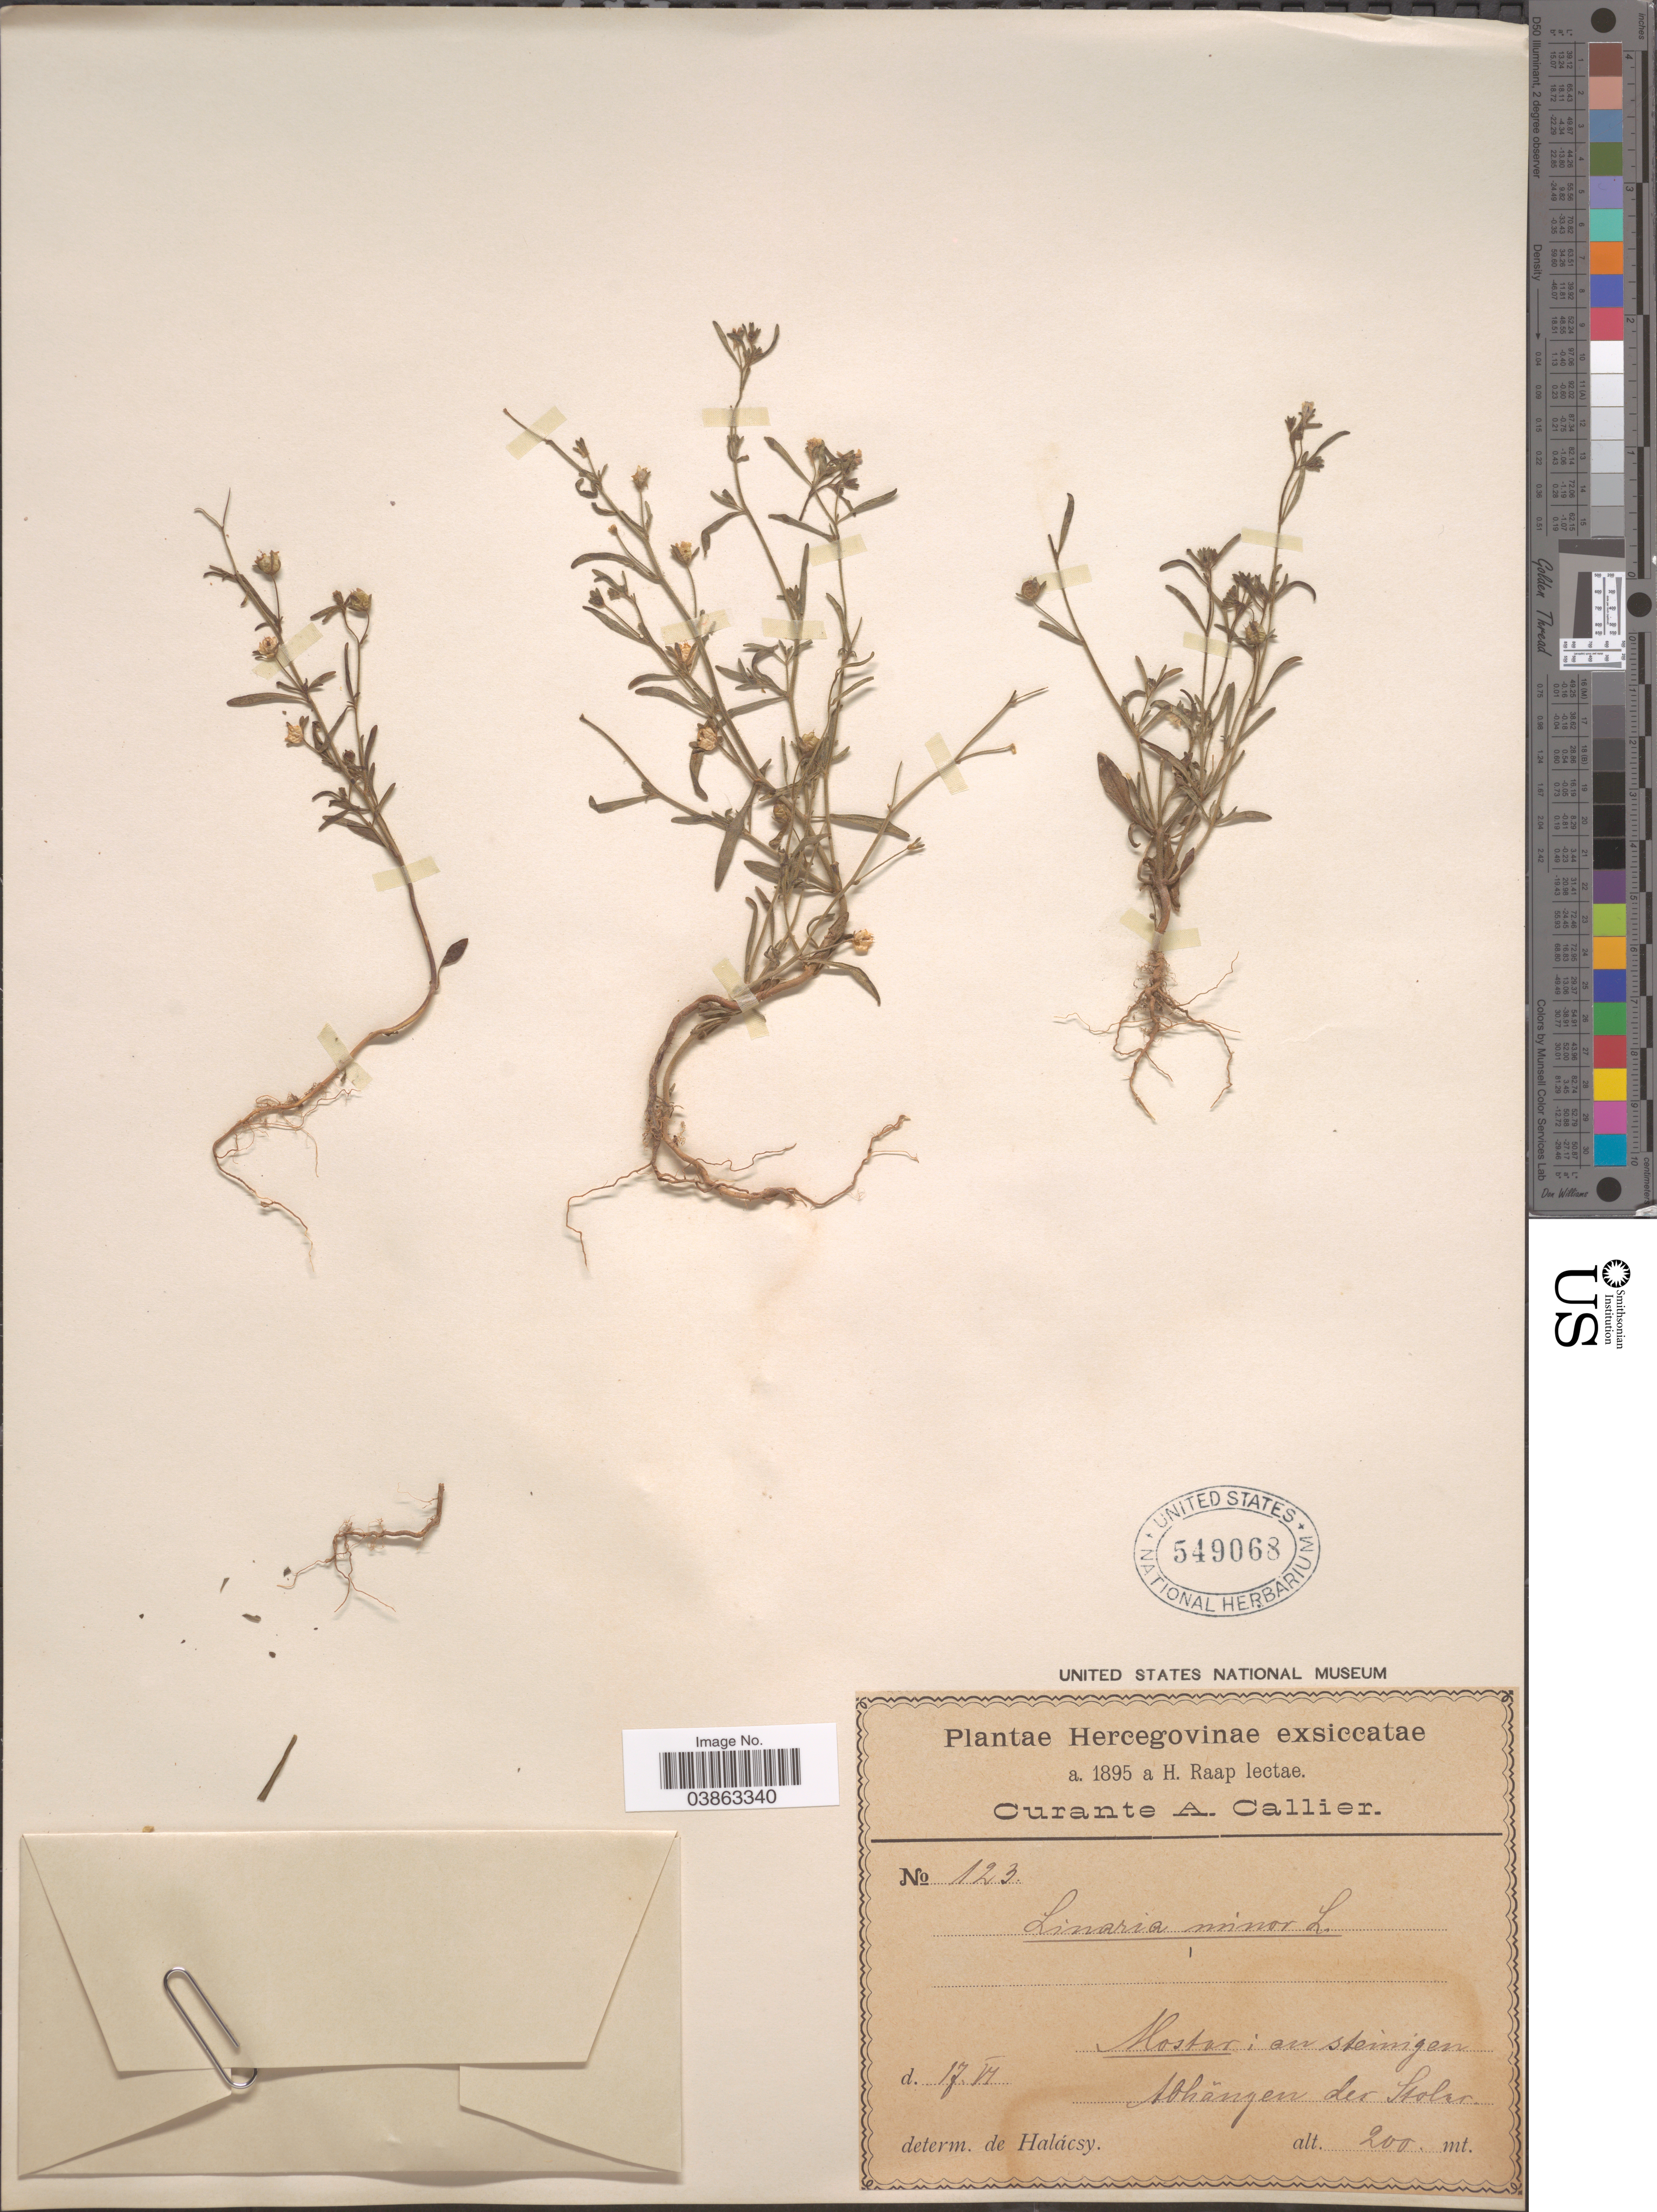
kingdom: Plantae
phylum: Tracheophyta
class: Magnoliopsida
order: Lamiales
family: Plantaginaceae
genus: Linaria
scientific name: Linaria minor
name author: (L.) Desf.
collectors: H. Raap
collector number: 123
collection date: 1895-06-17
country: Bosnia and Herzegovina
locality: Hercegovinae. Mostar; an steinigen Abhãngen der Stoler.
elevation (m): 200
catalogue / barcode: US 549068